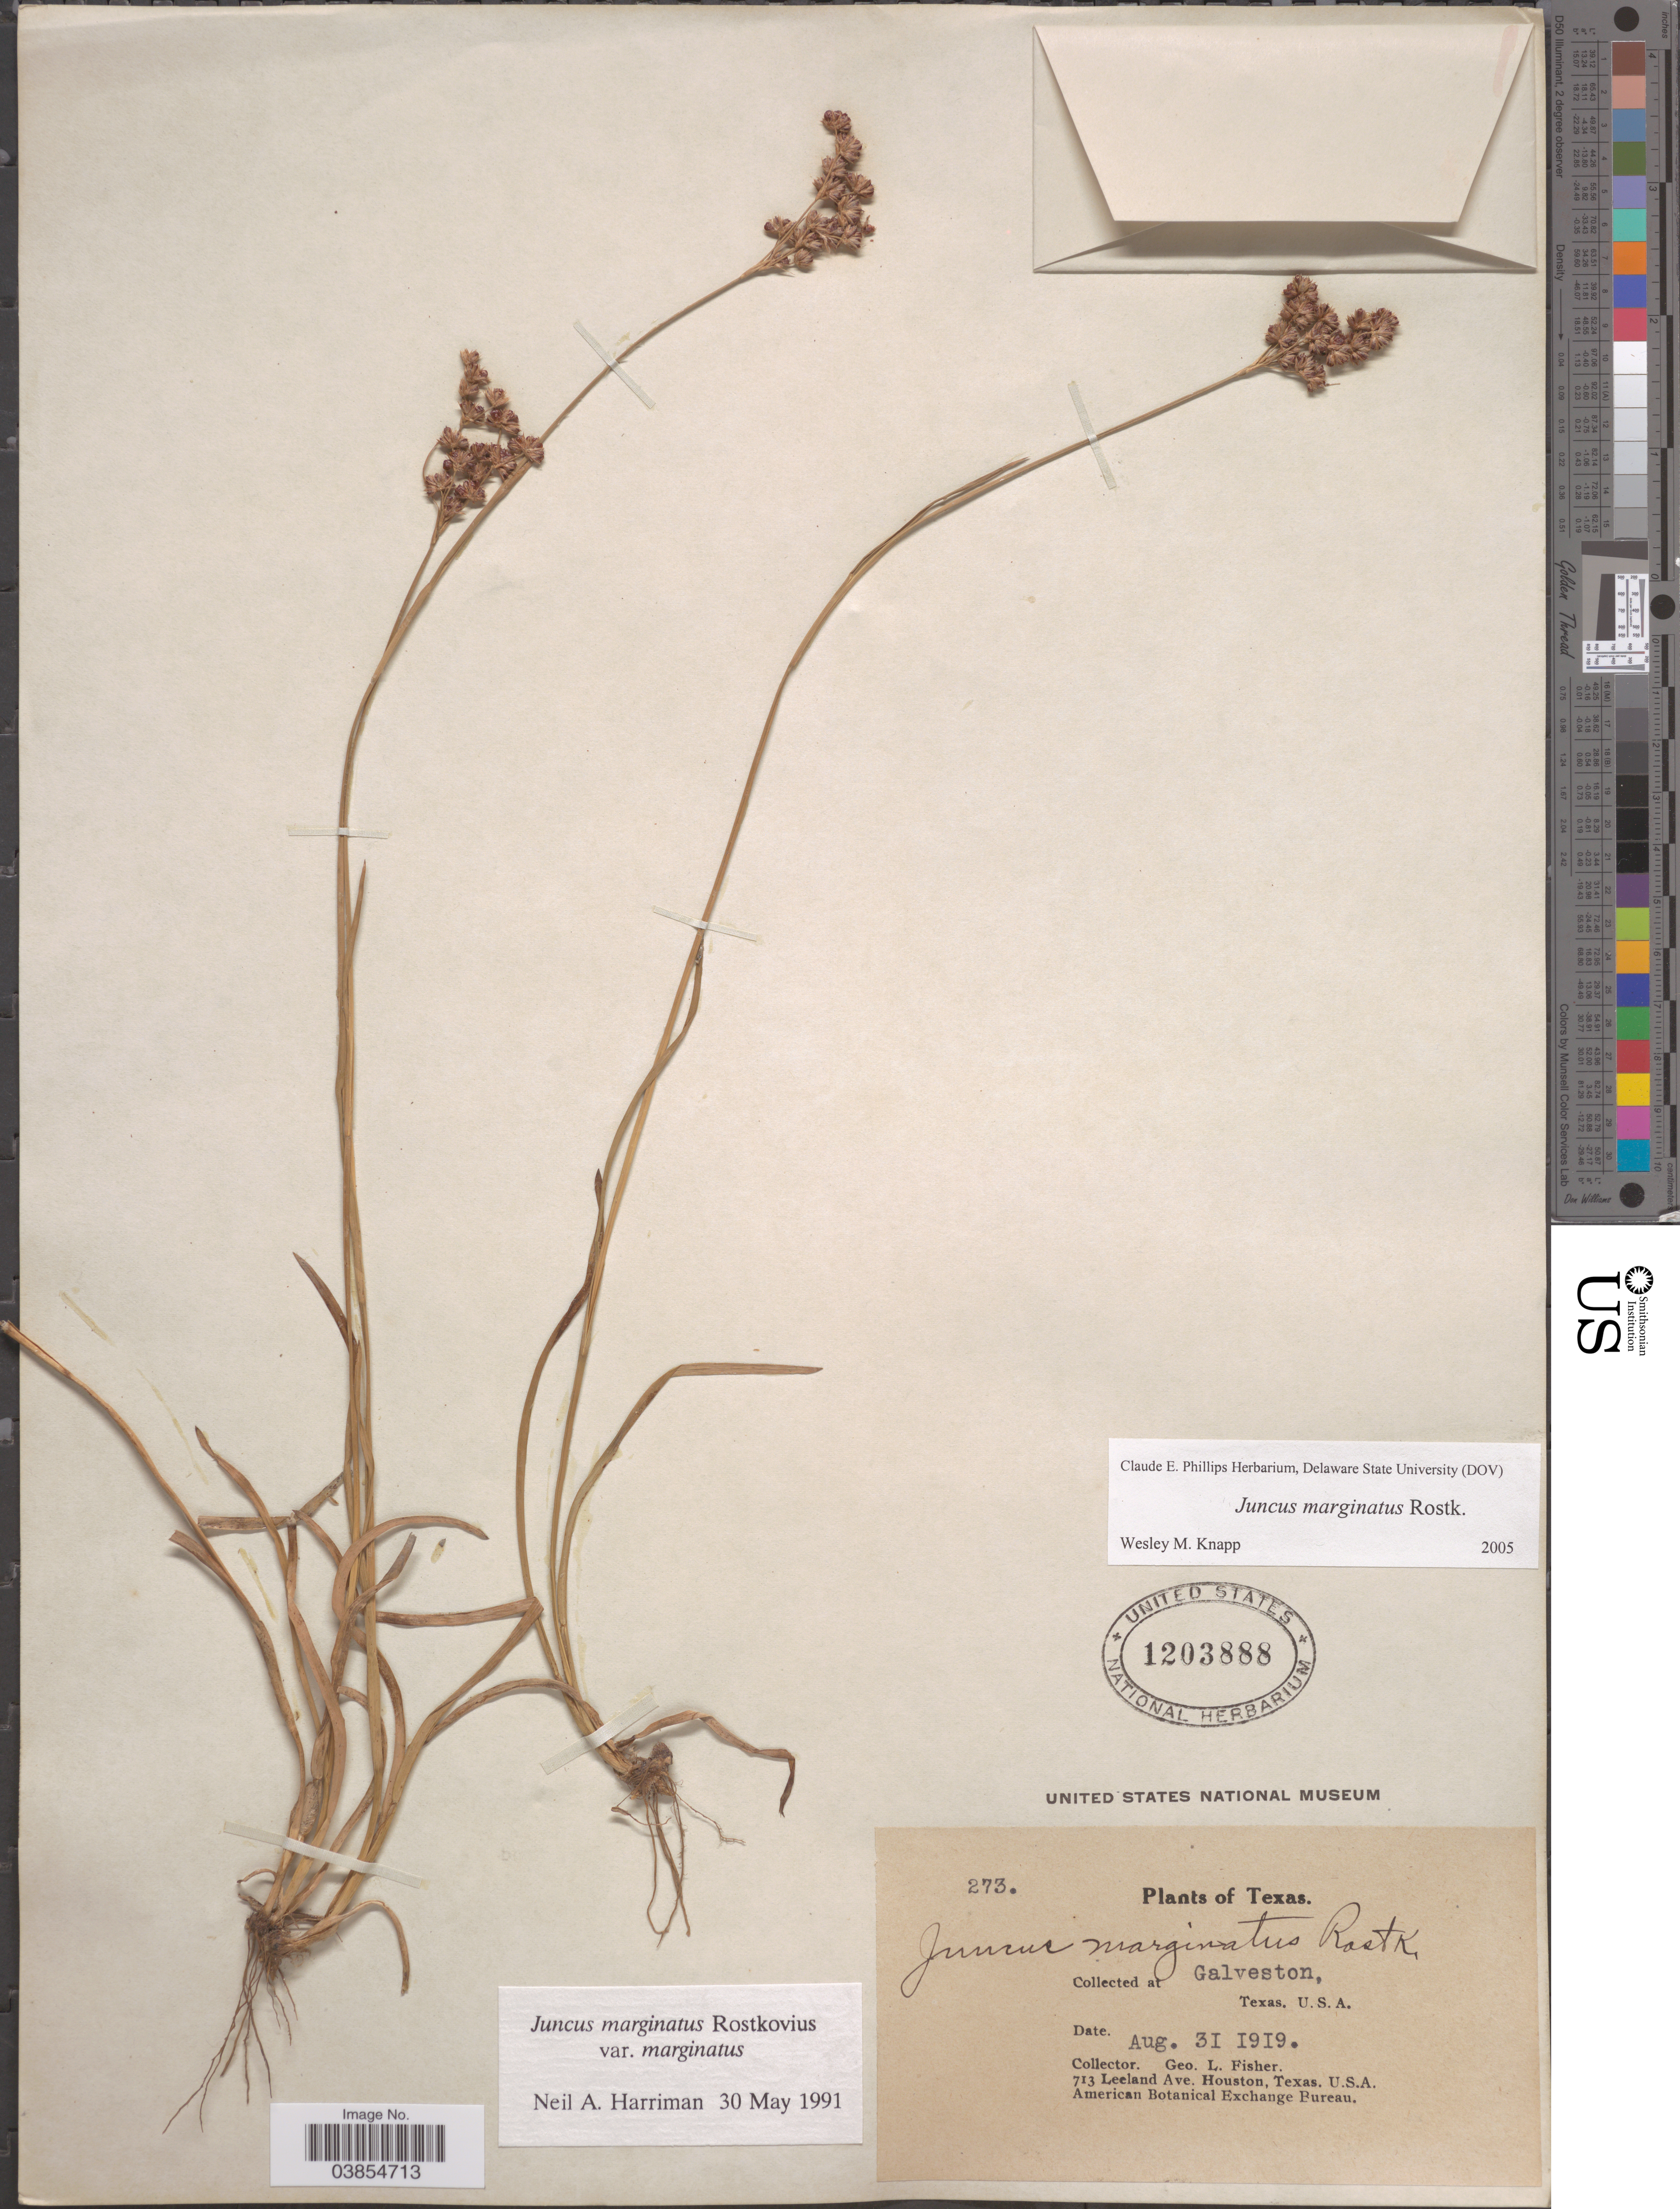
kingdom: Plantae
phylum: Tracheophyta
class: Liliopsida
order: Poales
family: Juncaceae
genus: Juncus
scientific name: Juncus marginatus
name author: Rostk.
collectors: G. L. Fisher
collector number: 273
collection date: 1919-08-31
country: United States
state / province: Texas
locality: Galveston.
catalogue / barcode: US 1203888